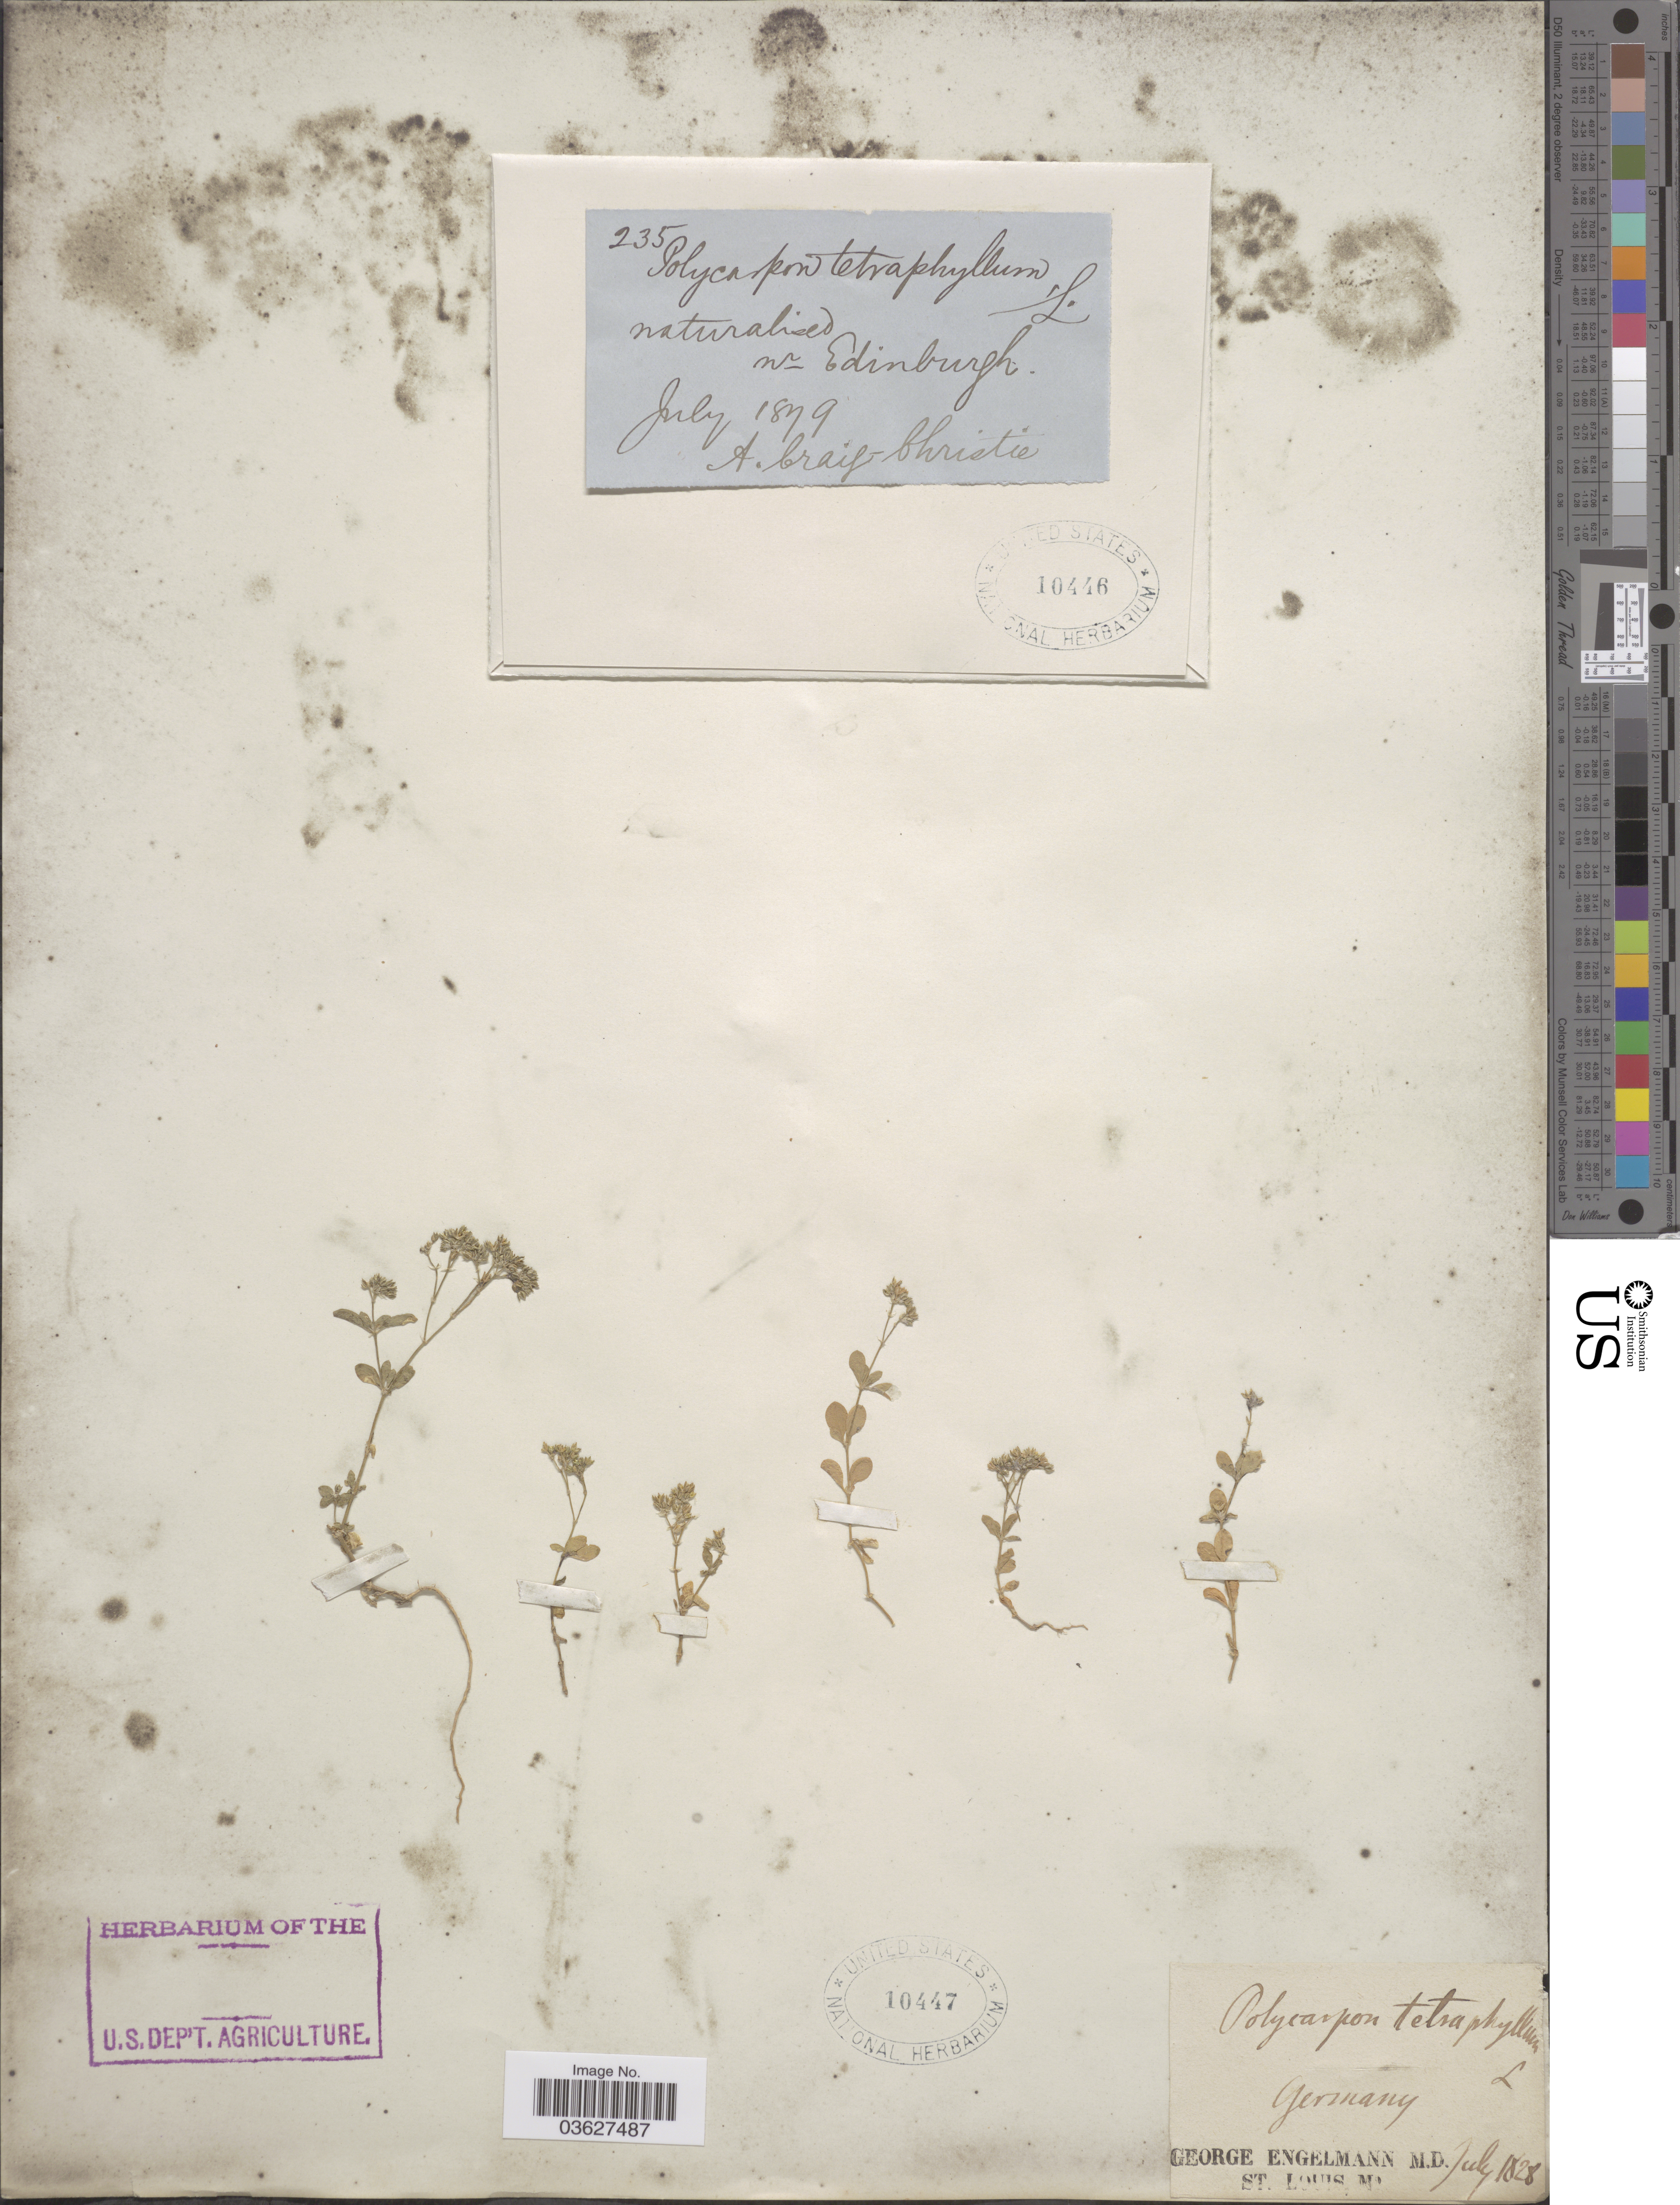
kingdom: Plantae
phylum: Tracheophyta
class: Magnoliopsida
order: Caryophyllales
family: Caryophyllaceae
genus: Polycarpon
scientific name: Polycarpon tetraphyllum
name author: (L.) L.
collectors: G. Engelmann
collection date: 1828-07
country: Germany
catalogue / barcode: US 10447